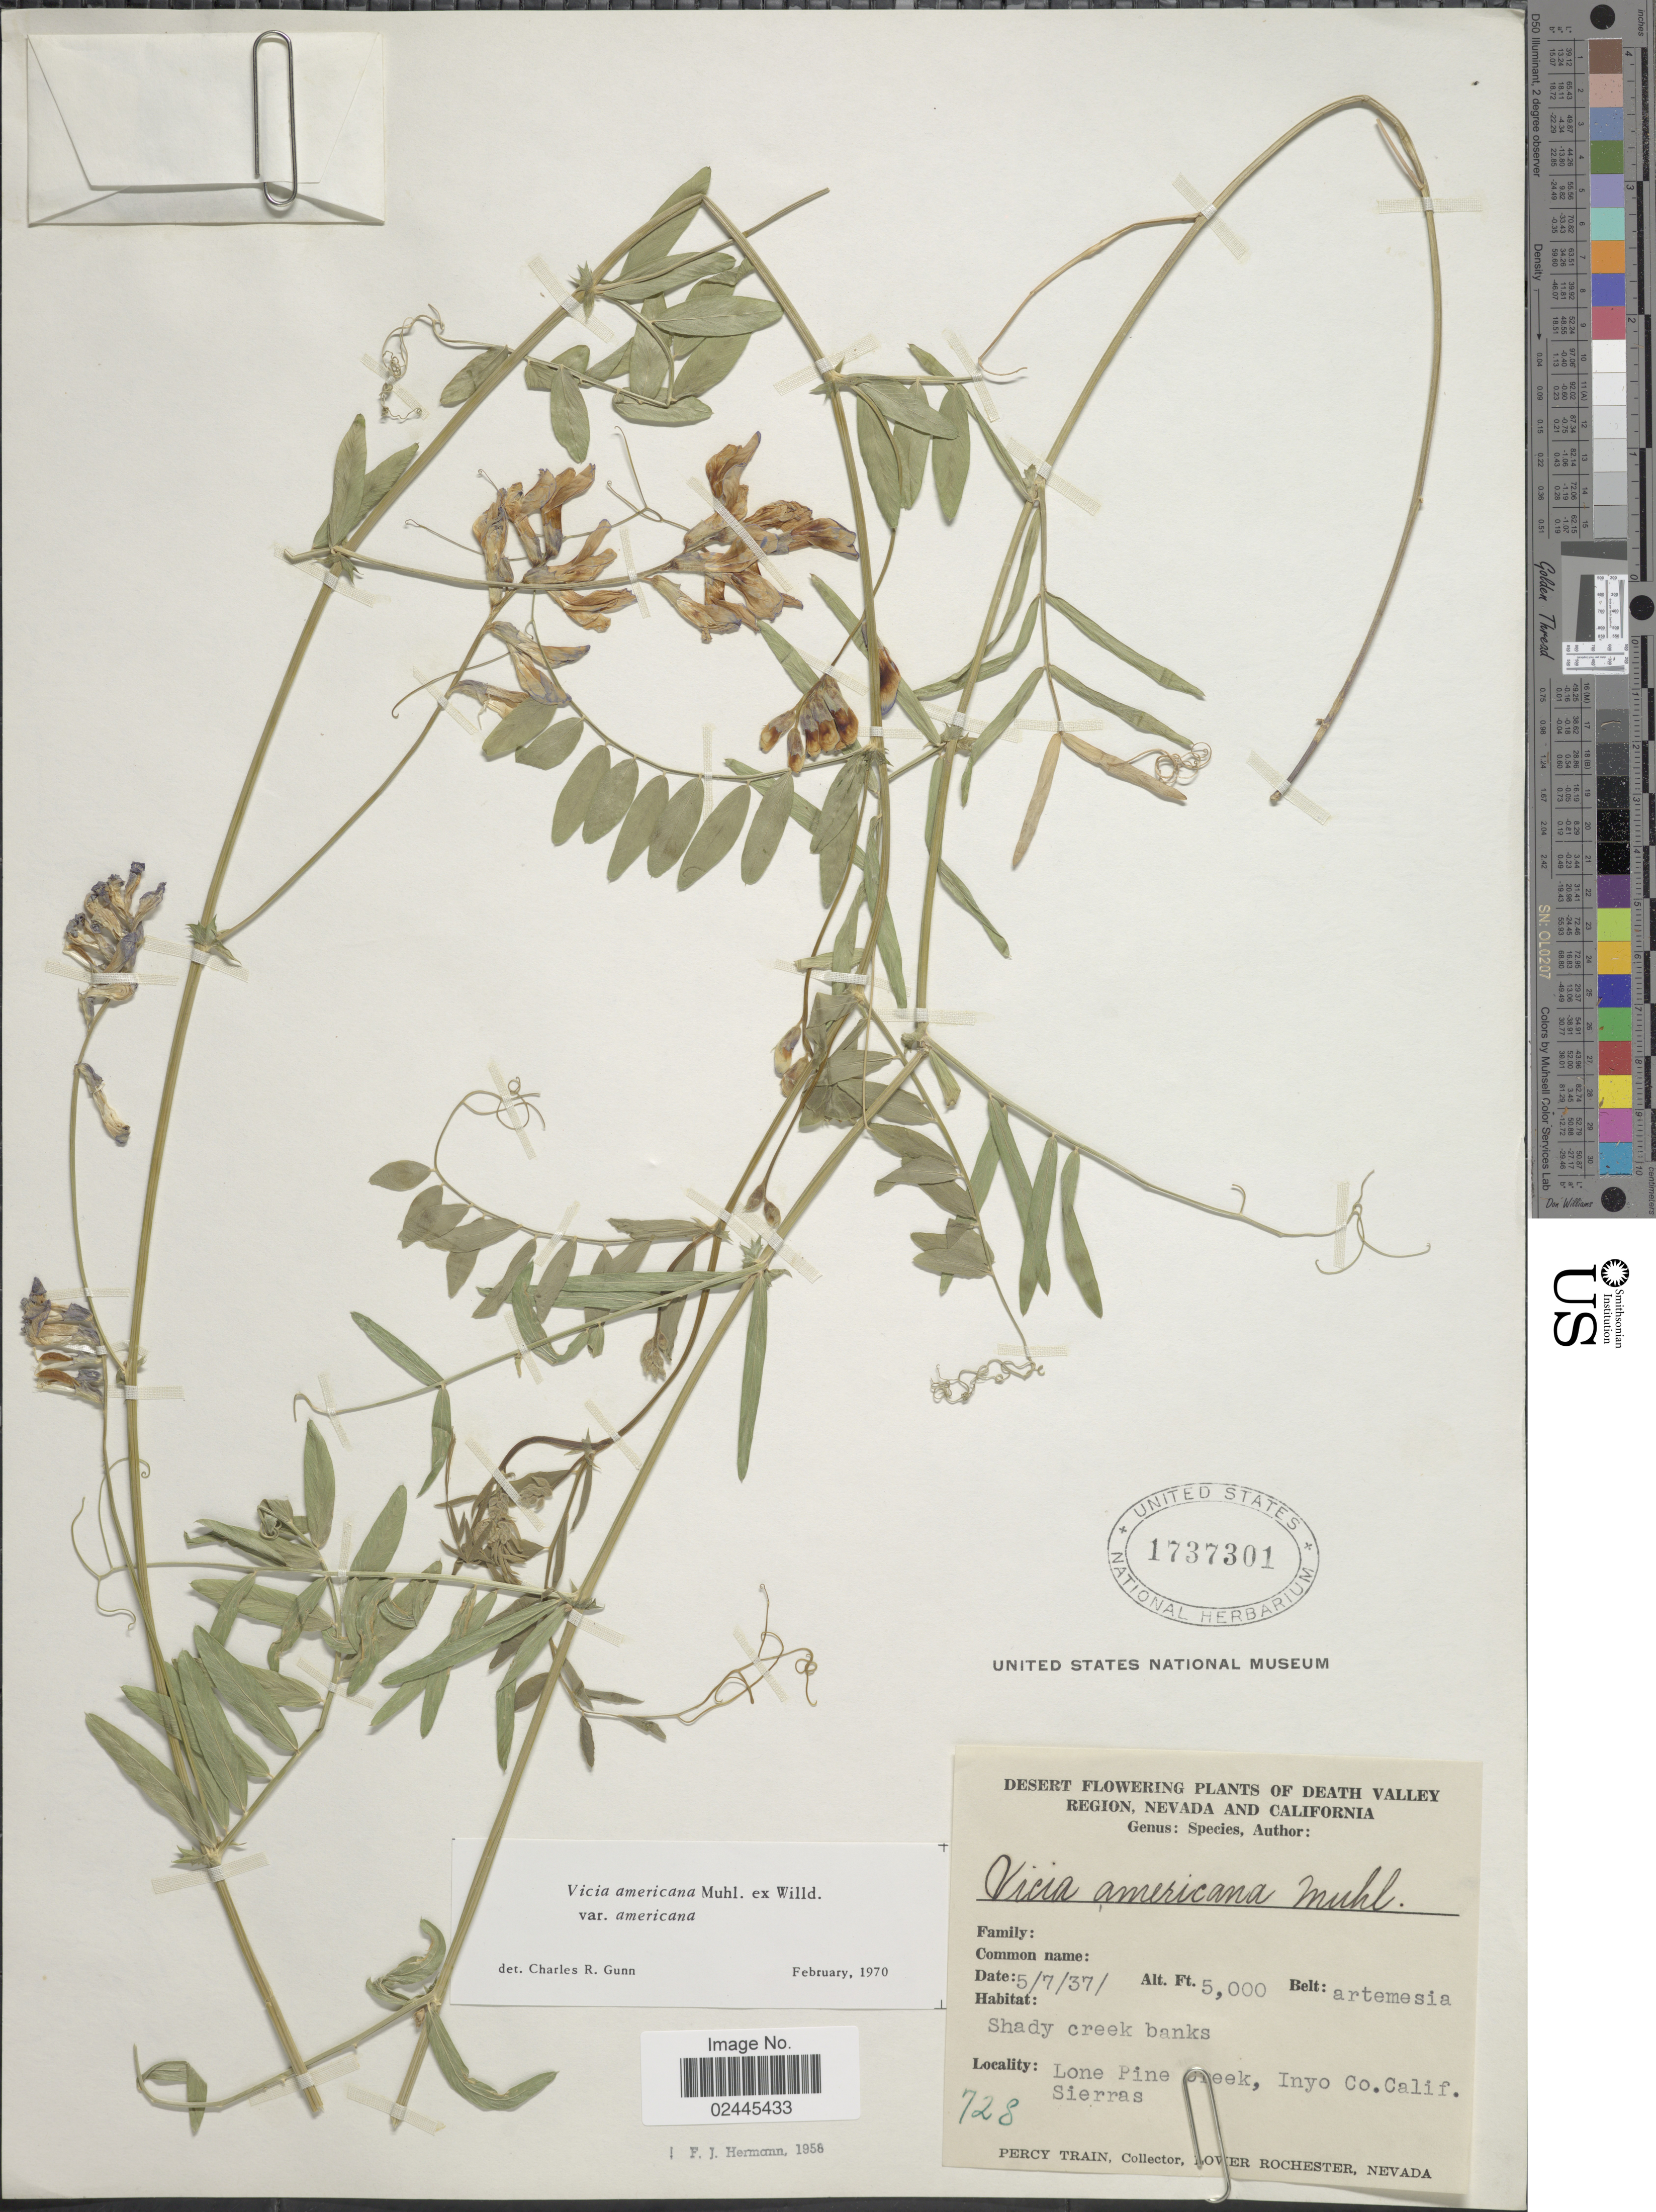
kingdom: Plantae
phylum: Tracheophyta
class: Magnoliopsida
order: Fabales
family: Fabaceae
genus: Vicia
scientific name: Vicia americana var. americana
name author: Muhl. ex Willd.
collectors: P. Train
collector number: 728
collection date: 1937-05-07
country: United States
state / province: California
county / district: Inyo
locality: Death Valley Region, Shady creek banks, Lone Pine Creek, Inyo Co., Sierras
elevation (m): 1524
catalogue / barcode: US 1737301